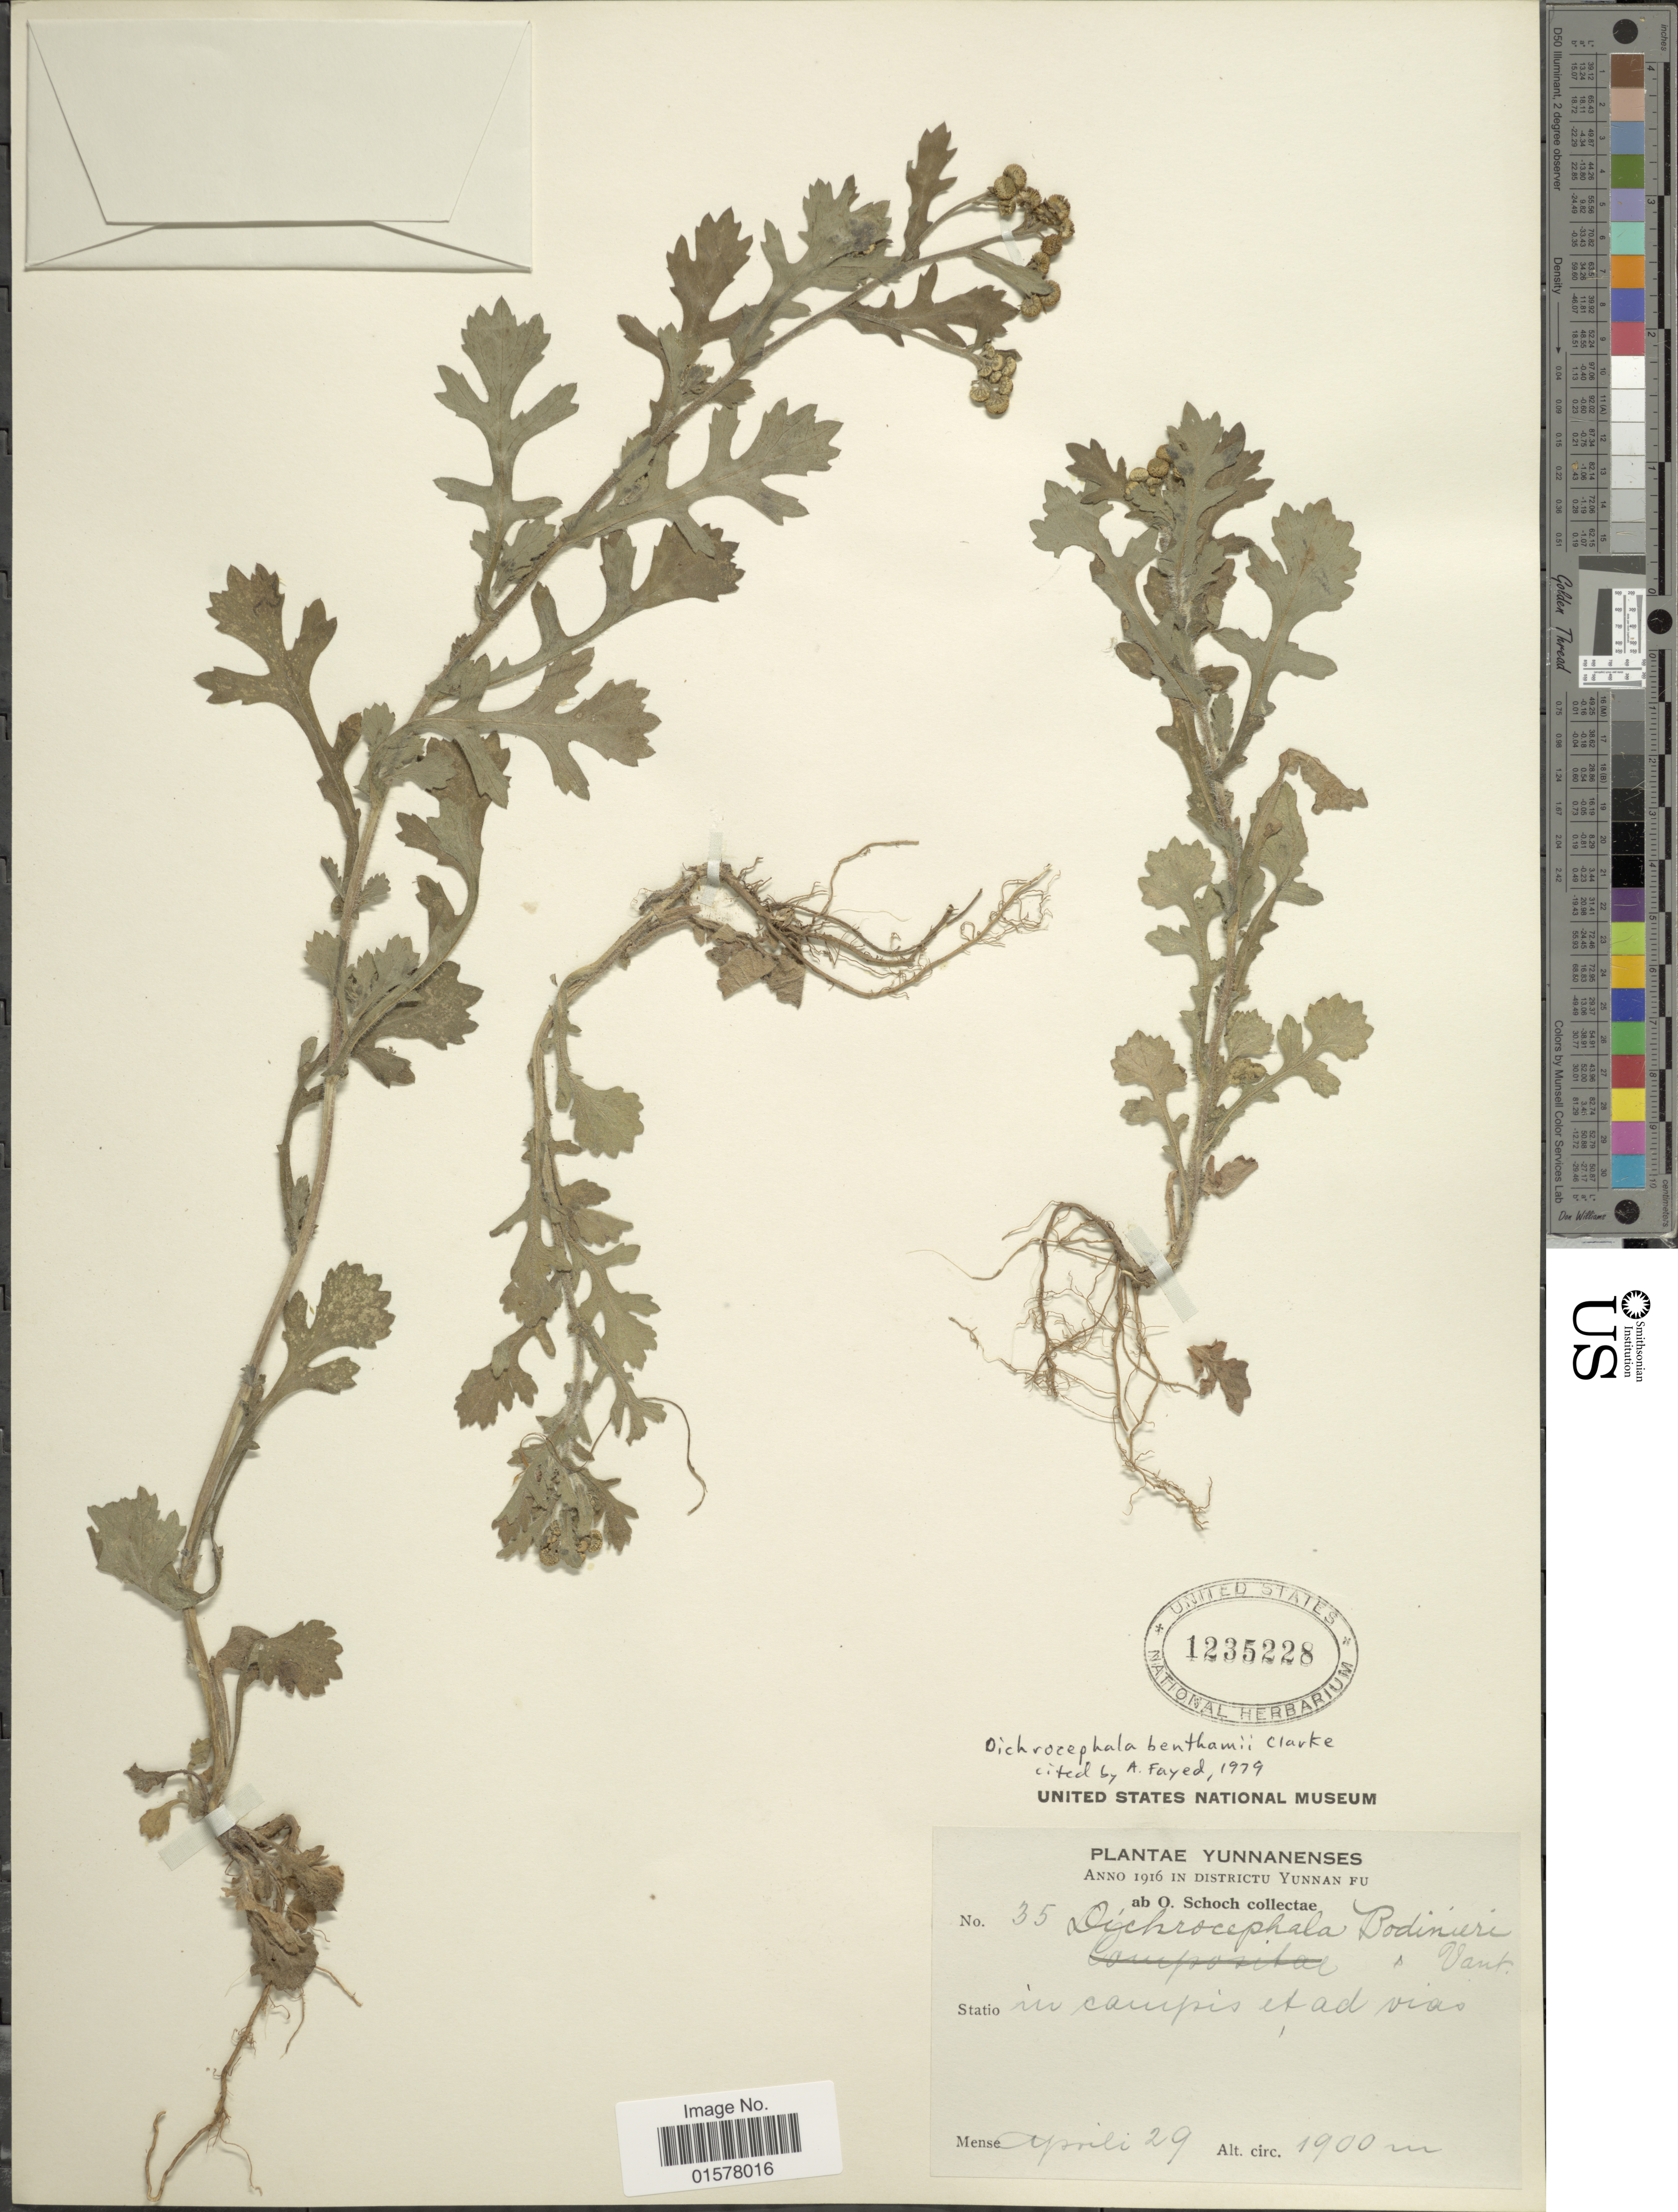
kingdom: Plantae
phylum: Tracheophyta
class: Magnoliopsida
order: Asterales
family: Asteraceae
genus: Dichrocephala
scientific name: Dichrocephala benthamii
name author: C.B. Clarke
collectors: O. Schoch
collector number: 35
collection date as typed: Transcribed d/m/y: /7/29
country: China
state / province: Yunnan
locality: Statio in campis etad vias, Yunnan Fu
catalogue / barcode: US 1235228